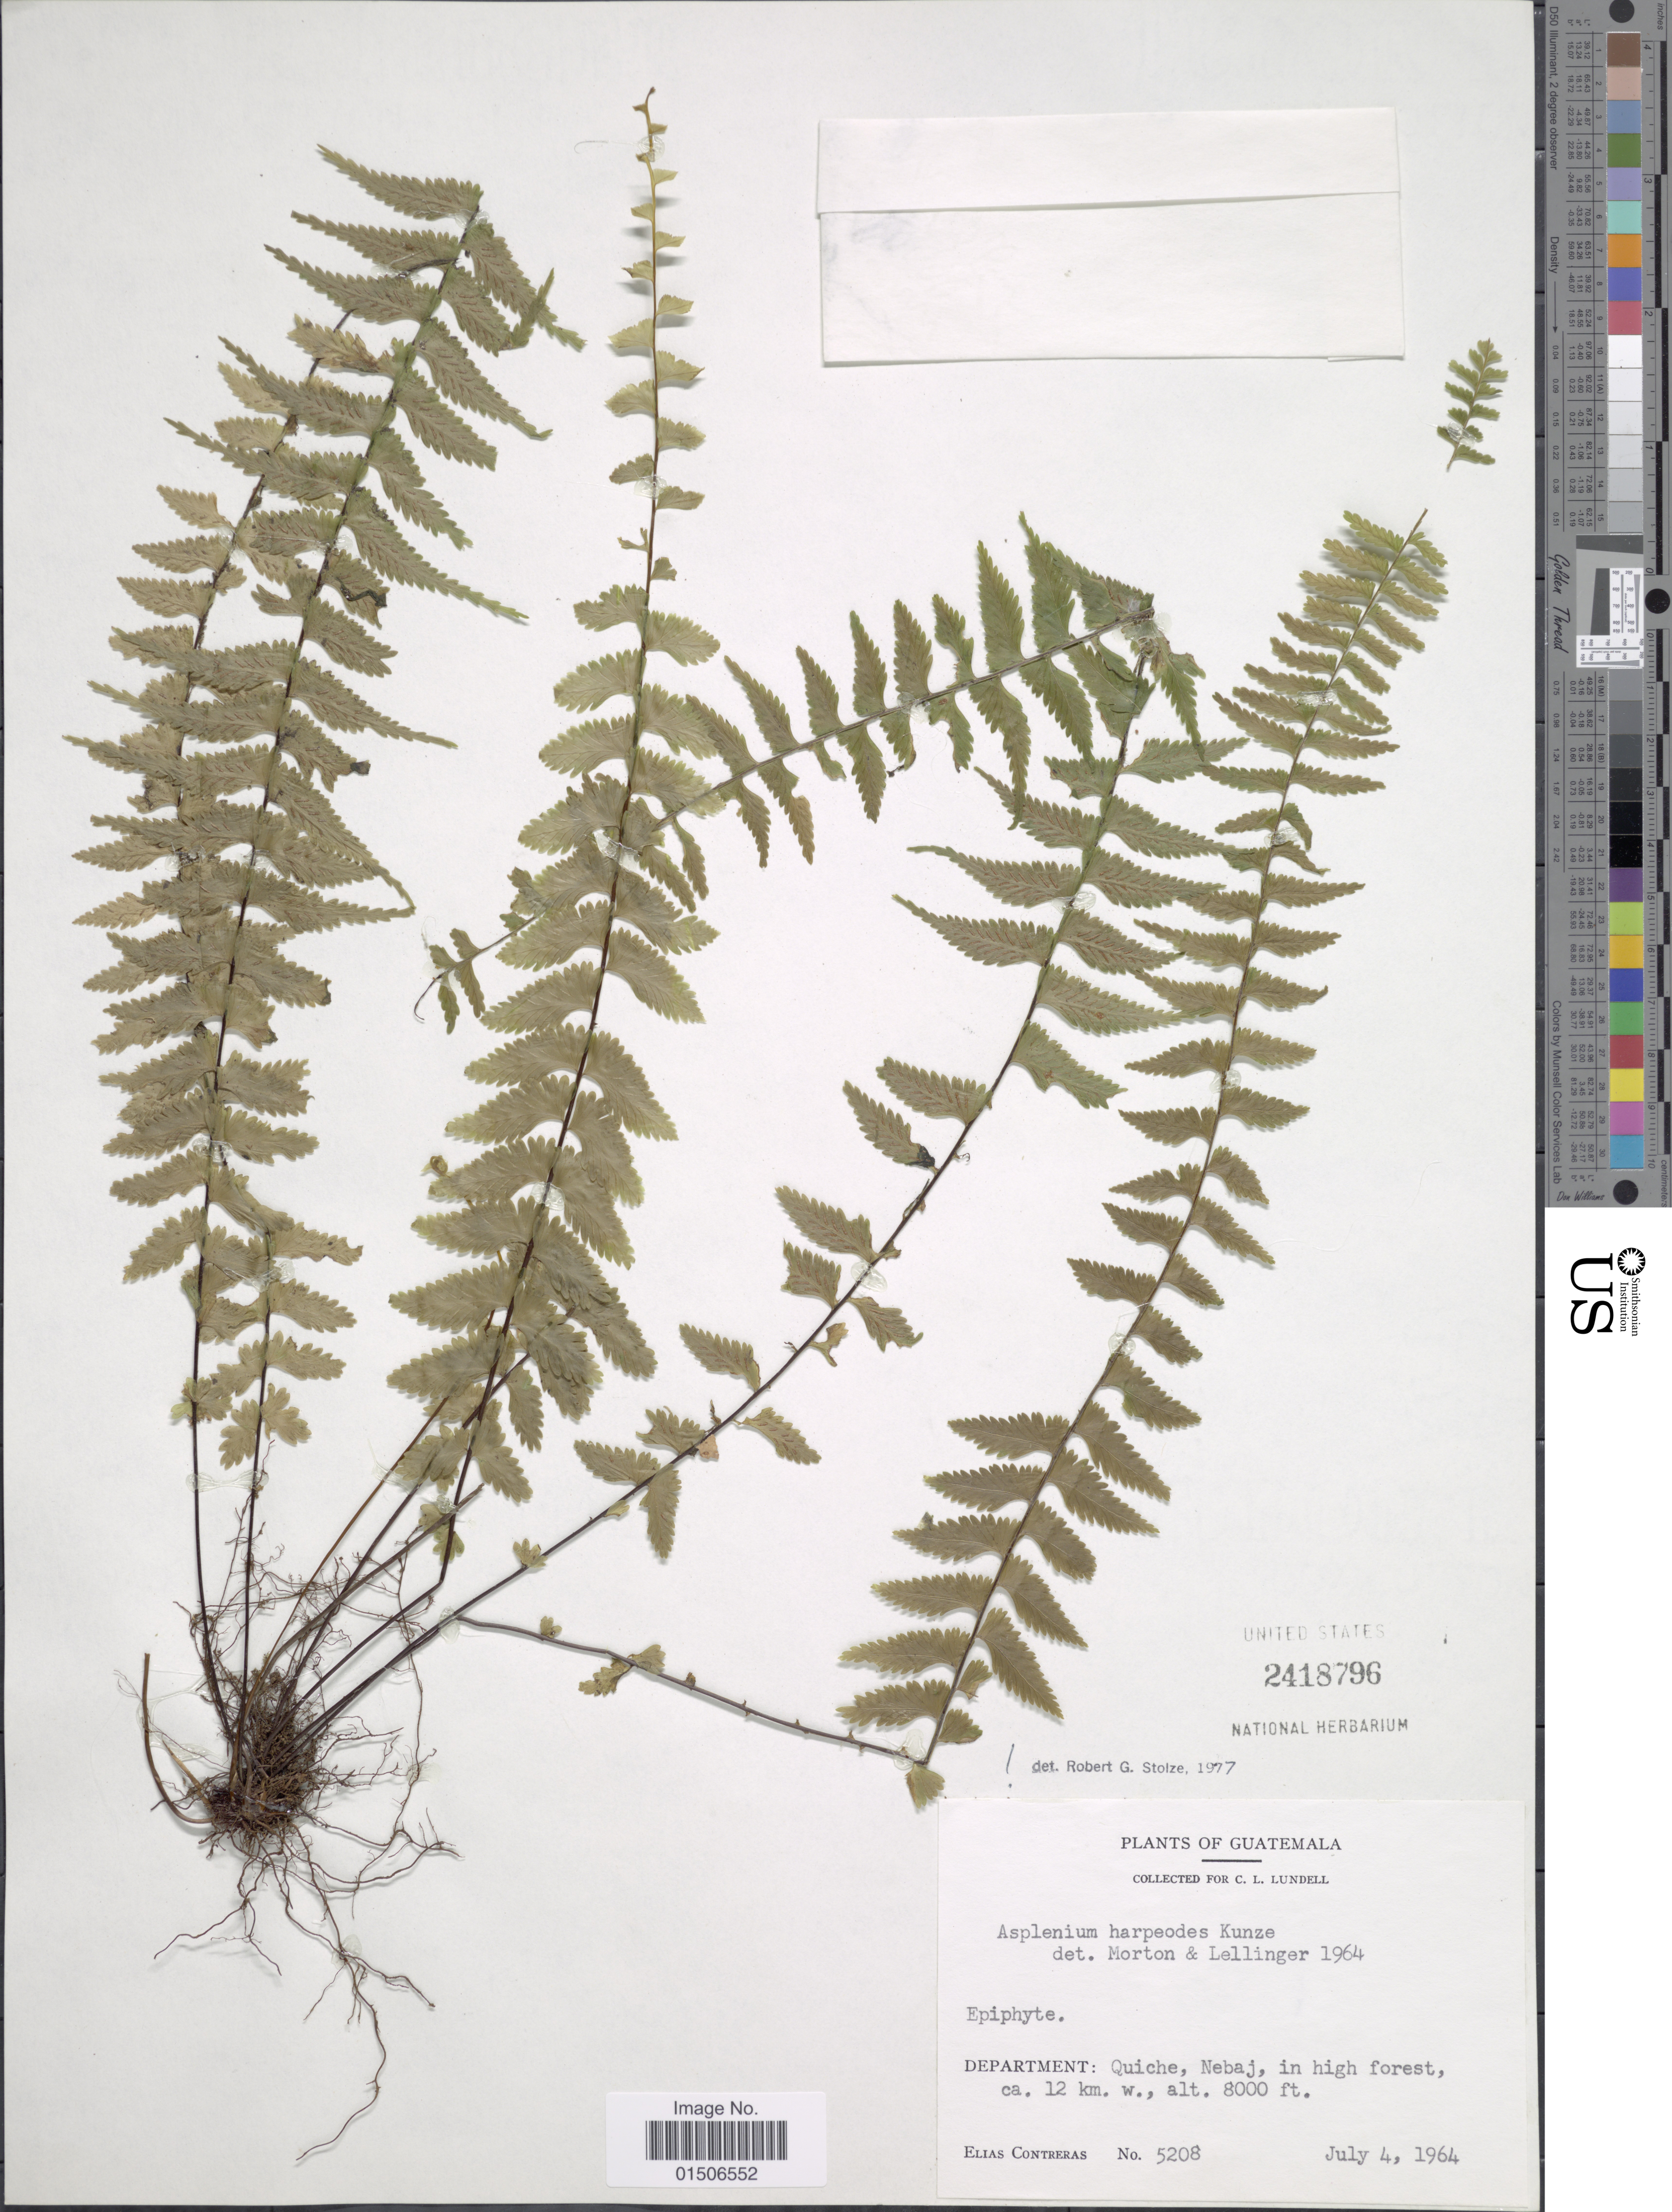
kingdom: Plantae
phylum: Tracheophyta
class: Polypodiopsida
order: Polypodiales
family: Aspleniaceae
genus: Asplenium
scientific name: Asplenium harpeodes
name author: Kunze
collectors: E. Contreras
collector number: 5208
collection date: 1964-07-04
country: Guatemala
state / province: El Quiché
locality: Department: Quiche, Nebaj, in high forest, ca. 12 km w.,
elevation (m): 2438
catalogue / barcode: US 2418796